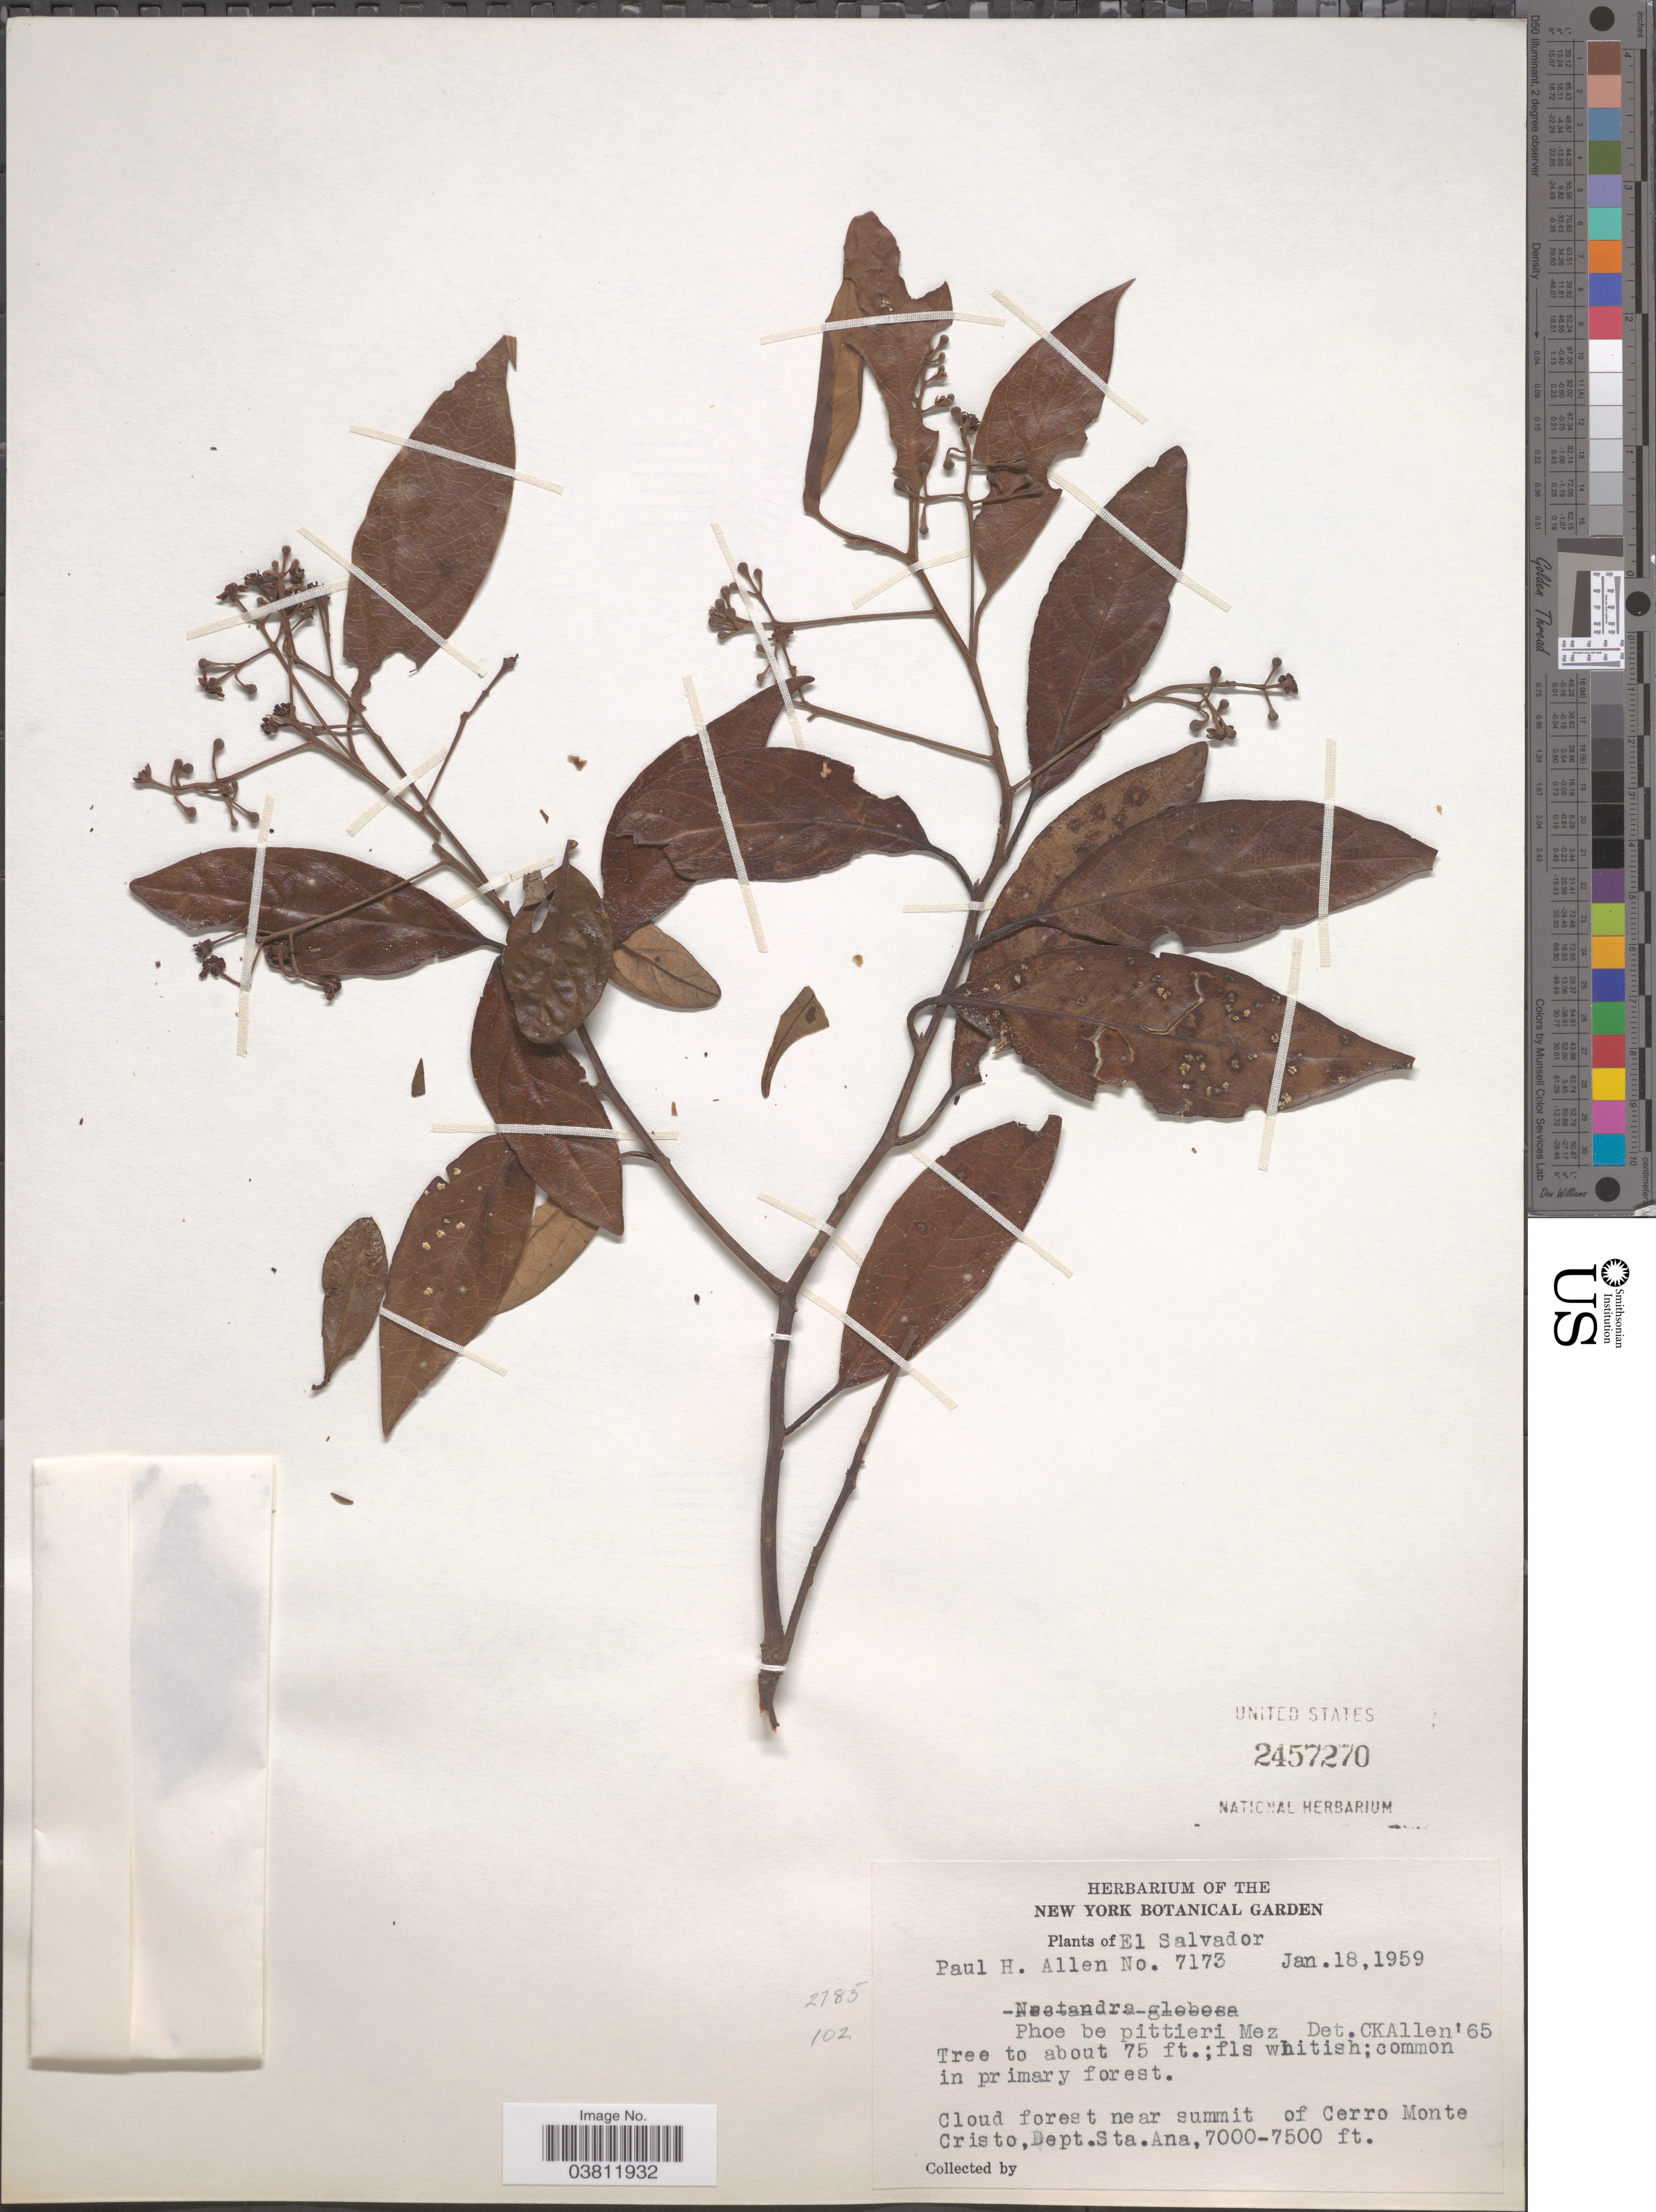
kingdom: Plantae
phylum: Tracheophyta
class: Magnoliopsida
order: Laurales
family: Lauraceae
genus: Phoebe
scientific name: Phoebe pittieri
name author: Mez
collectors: P. H. Allen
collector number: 7173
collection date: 1959-01-18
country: El Salvador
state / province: Santa Ana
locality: Cloud forest near summit of Cerro Monte Cristo, Dept. Sta. Ana.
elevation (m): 2134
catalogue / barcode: US 2457270